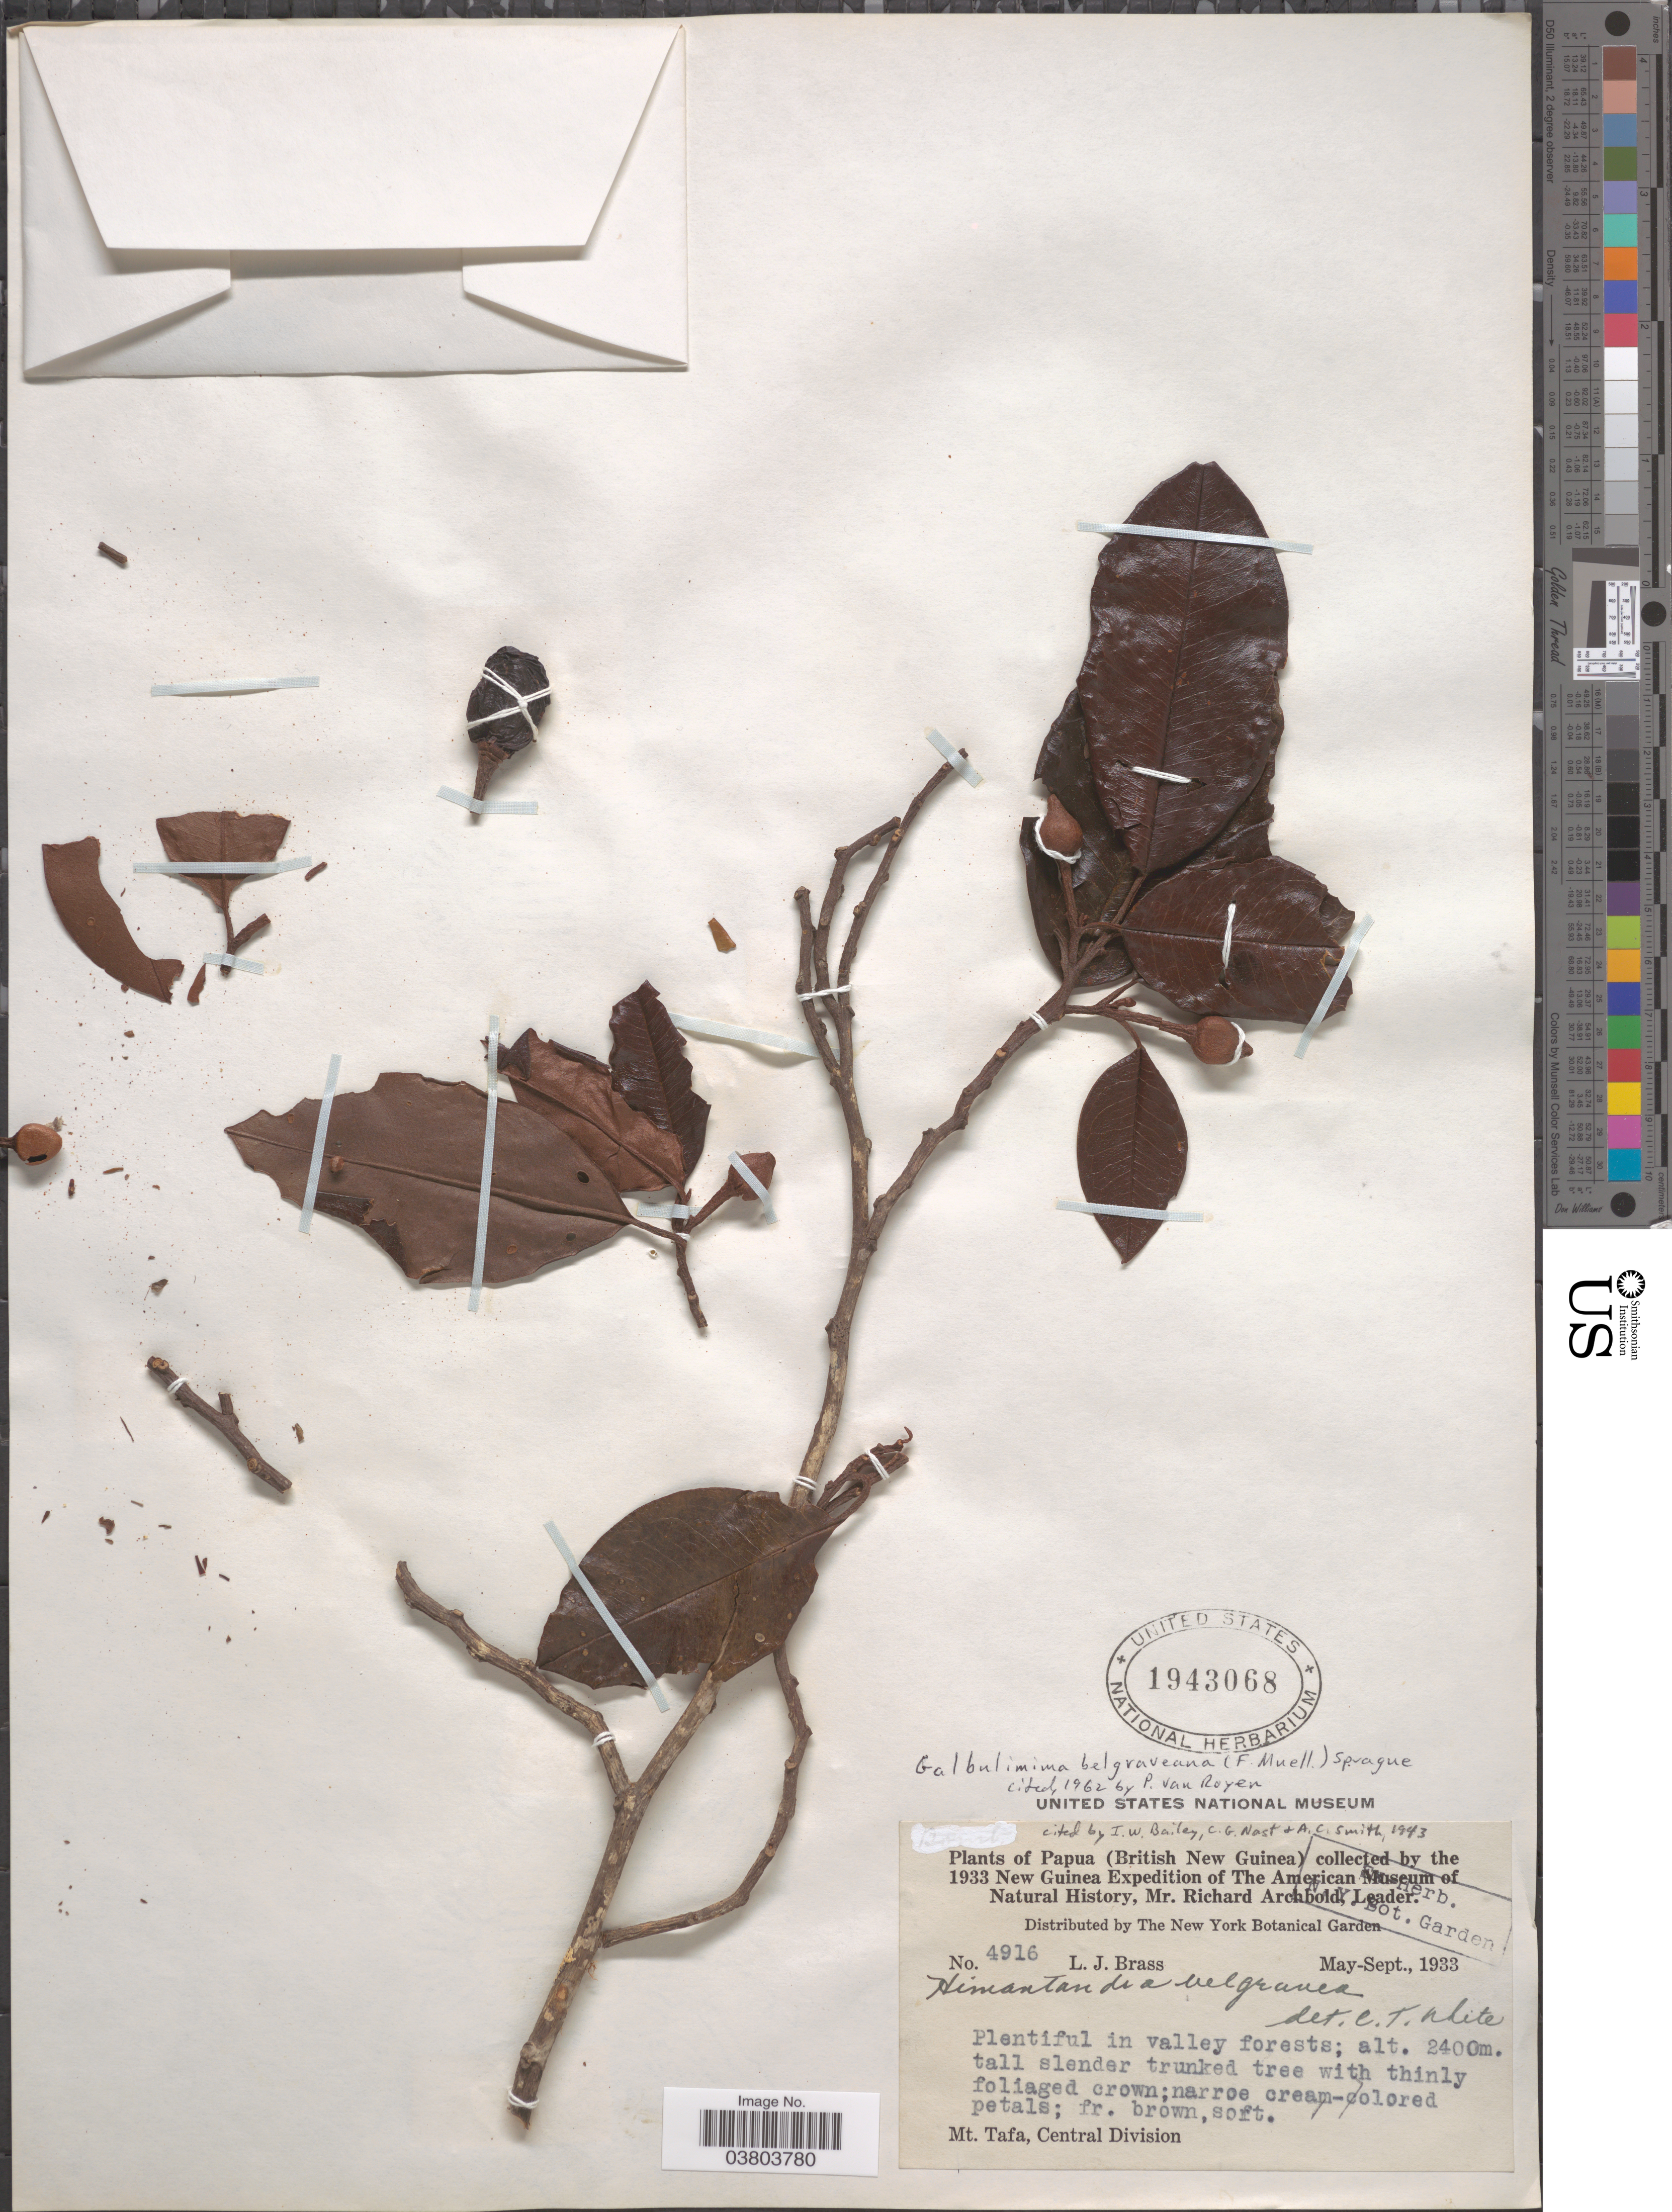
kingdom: Plantae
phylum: Tracheophyta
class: Magnoliopsida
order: Magnoliales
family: Himantandraceae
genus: Galbulimima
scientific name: Galbulimima belgraveana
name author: (F. Muell.) Sprague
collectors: L. J. Brass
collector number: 4916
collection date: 1933-05/1933-09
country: Papua New Guinea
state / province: Central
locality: Papua (British New Guinea). Mt. Tafa, Central Division.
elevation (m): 2400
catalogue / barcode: US 1943068